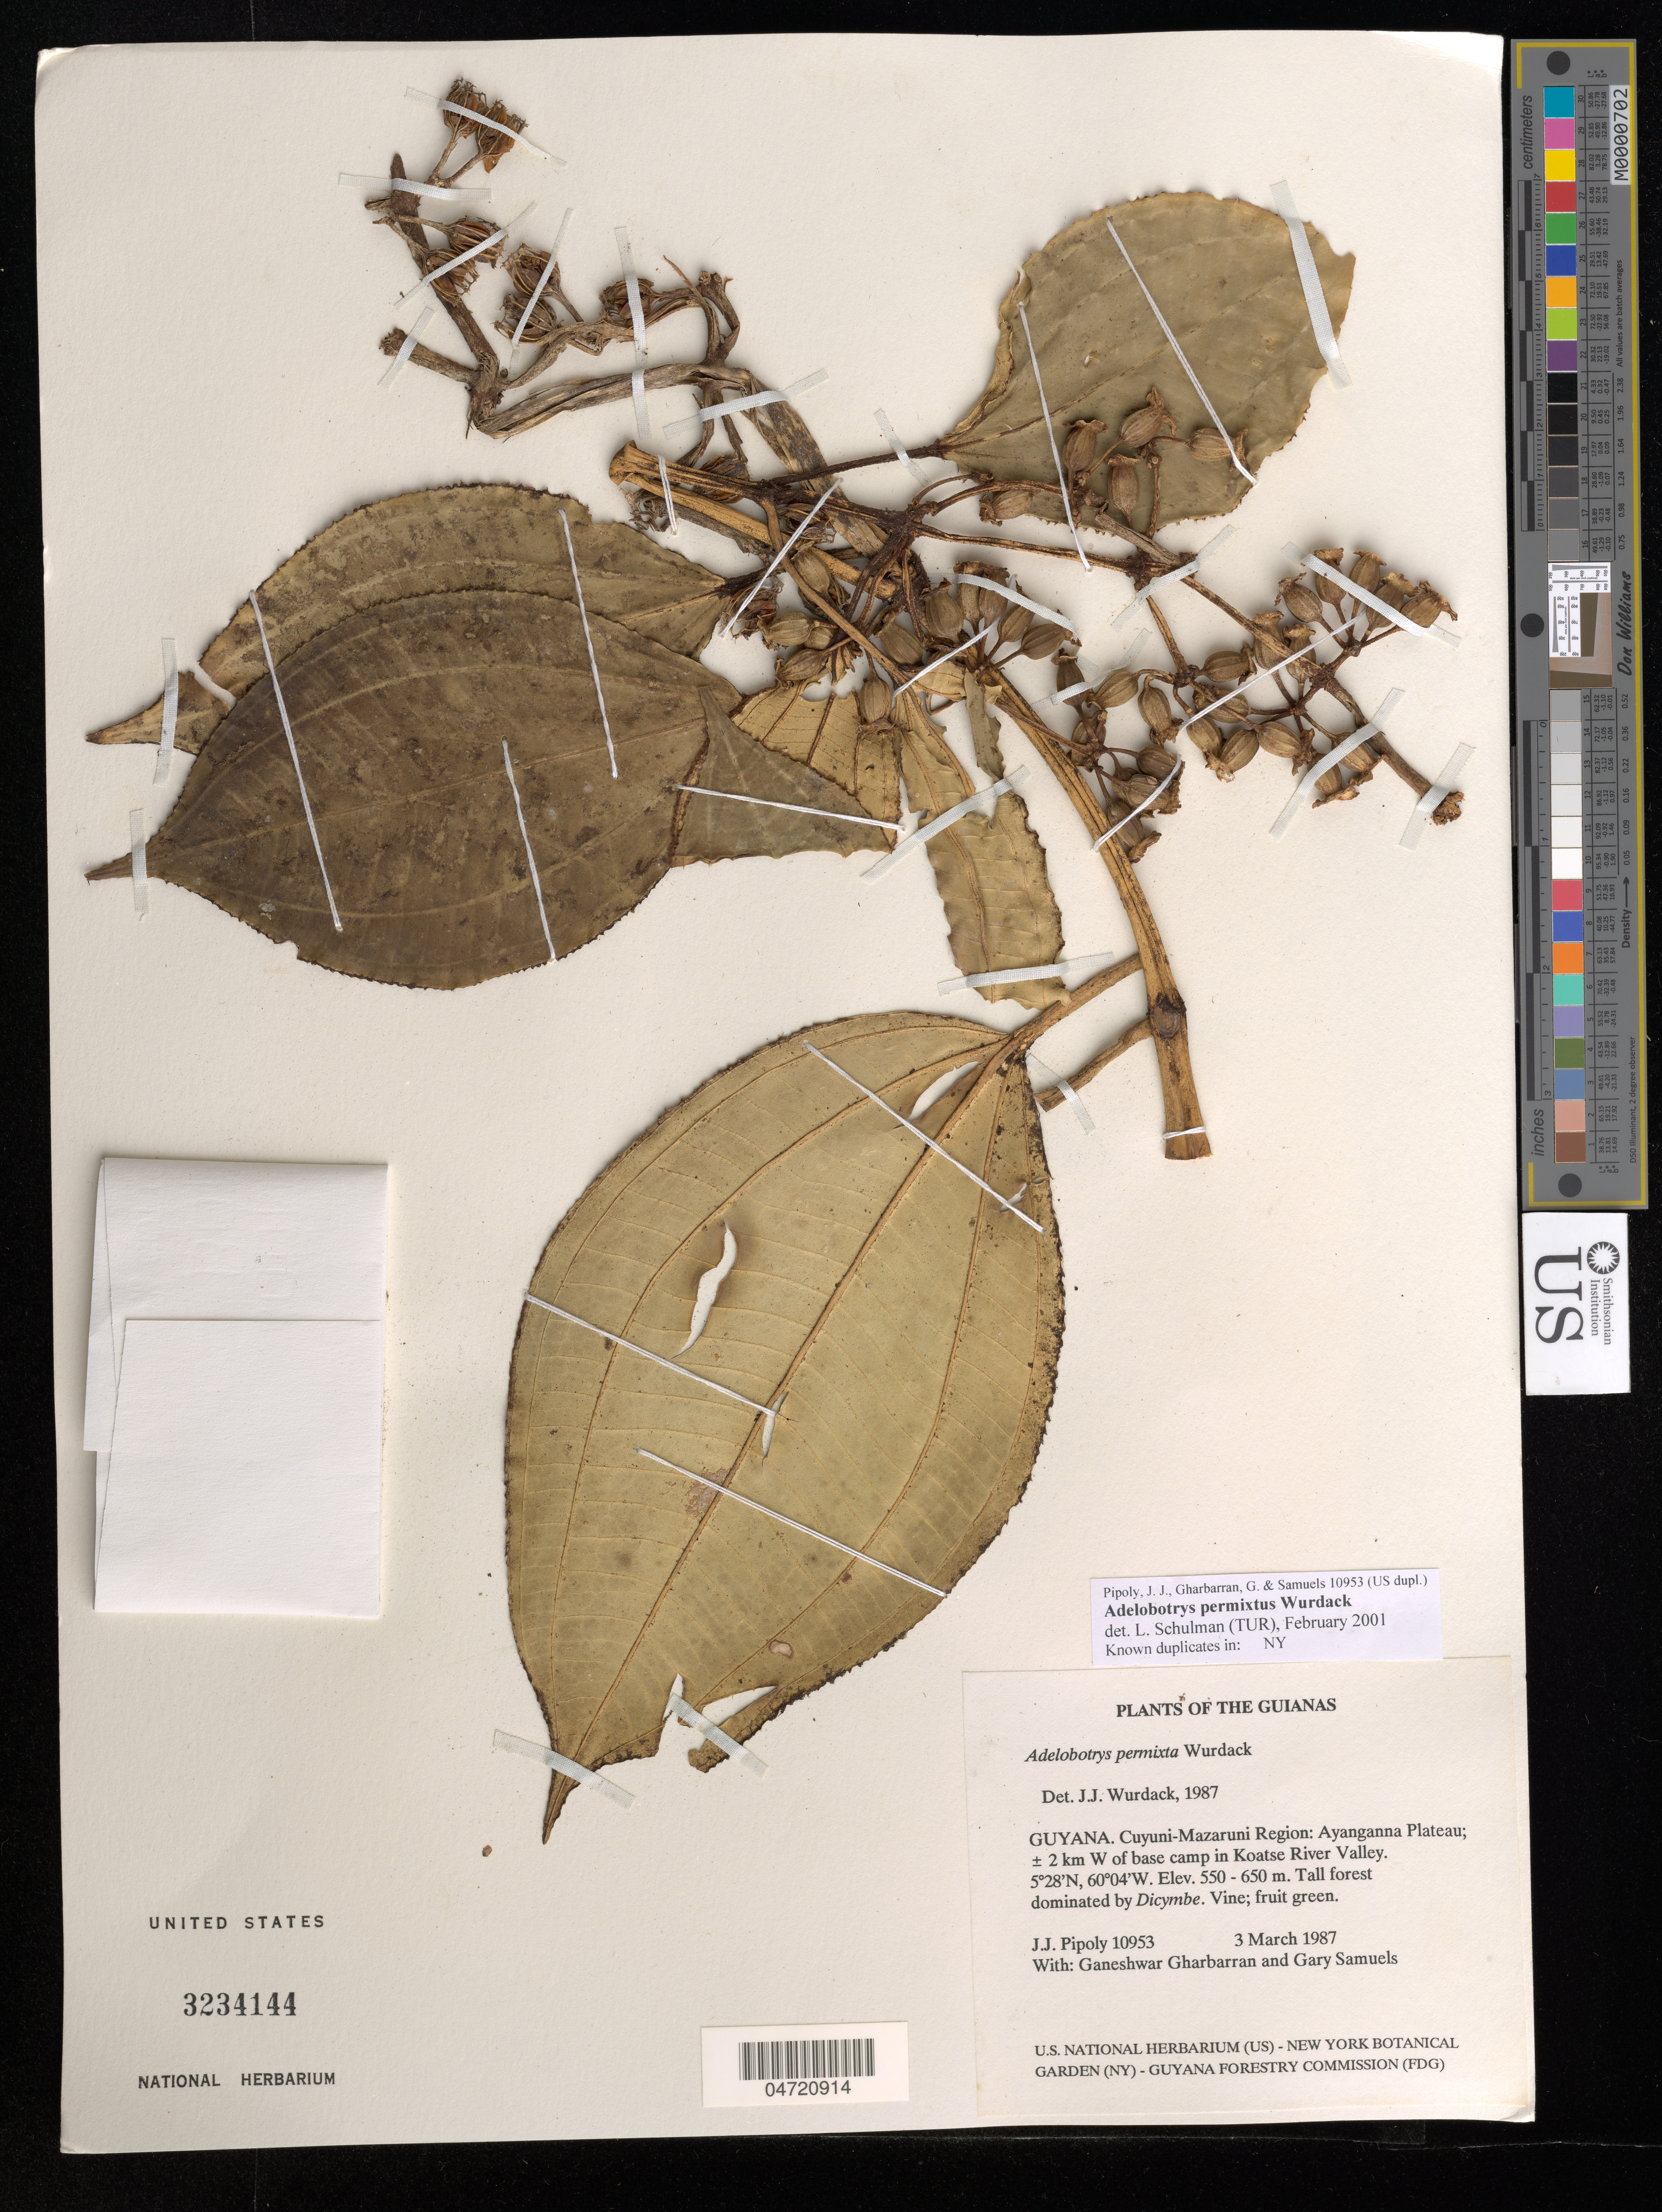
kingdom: Plantae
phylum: Tracheophyta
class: Magnoliopsida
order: Myrtales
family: Melastomataceae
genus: Adelobotrys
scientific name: Adelobotrys permixta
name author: Wurdack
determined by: Schulman, Leif, (TUR), University of Turku (FINLAND)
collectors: J. J. Pipoly, G. Gharbarran & G. Samuels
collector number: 10953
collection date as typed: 3 March 1987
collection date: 1987-03-03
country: Guyana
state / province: Cuyuni-Mazaruni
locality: Ayanganna Plateau; ± 2 km W of base camp in Koatse River Valley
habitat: Tall forest dominated by Dicymbe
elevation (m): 550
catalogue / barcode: US 3234144